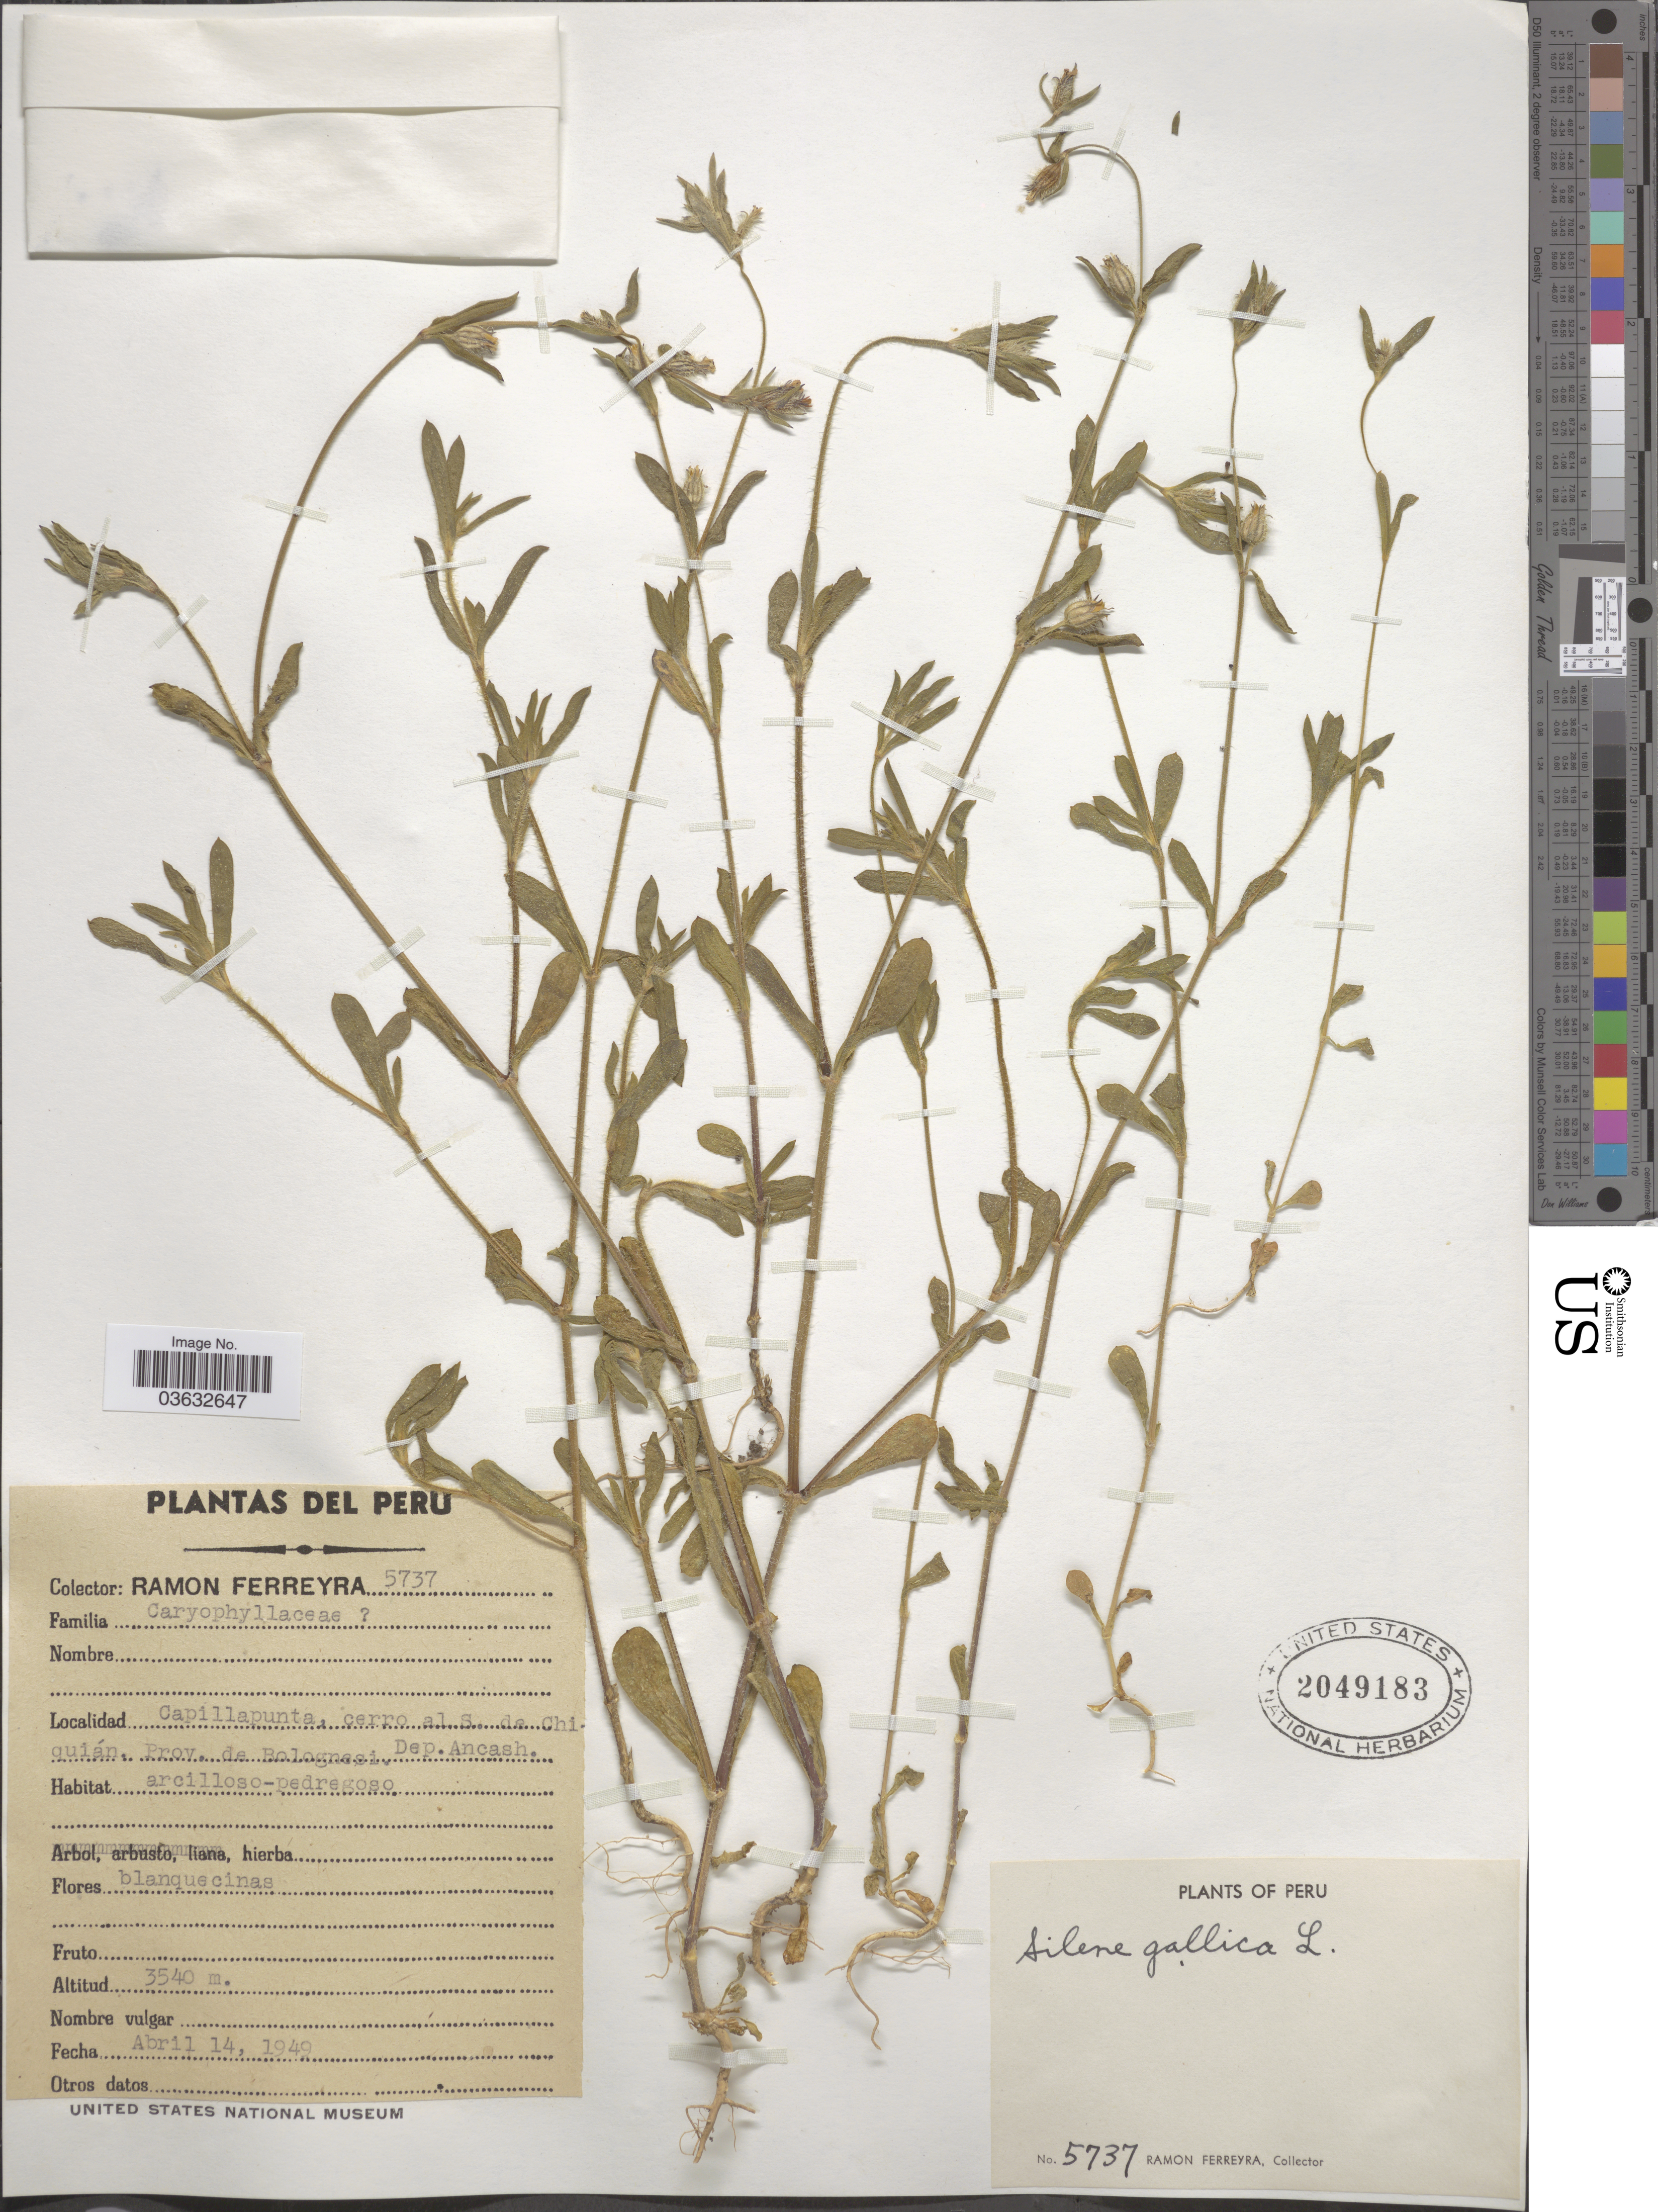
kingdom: Plantae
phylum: Tracheophyta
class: Magnoliopsida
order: Caryophyllales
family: Caryophyllaceae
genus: Silene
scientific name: Silene gallica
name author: L.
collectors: R. A. Ferreyra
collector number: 5737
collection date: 1949-04-14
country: Peru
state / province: Ancash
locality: Capillapunta, cerro al S. de Chiquián, Prov. de Bolognesi. Dep. Ancash.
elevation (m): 3540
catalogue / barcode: US 2049183